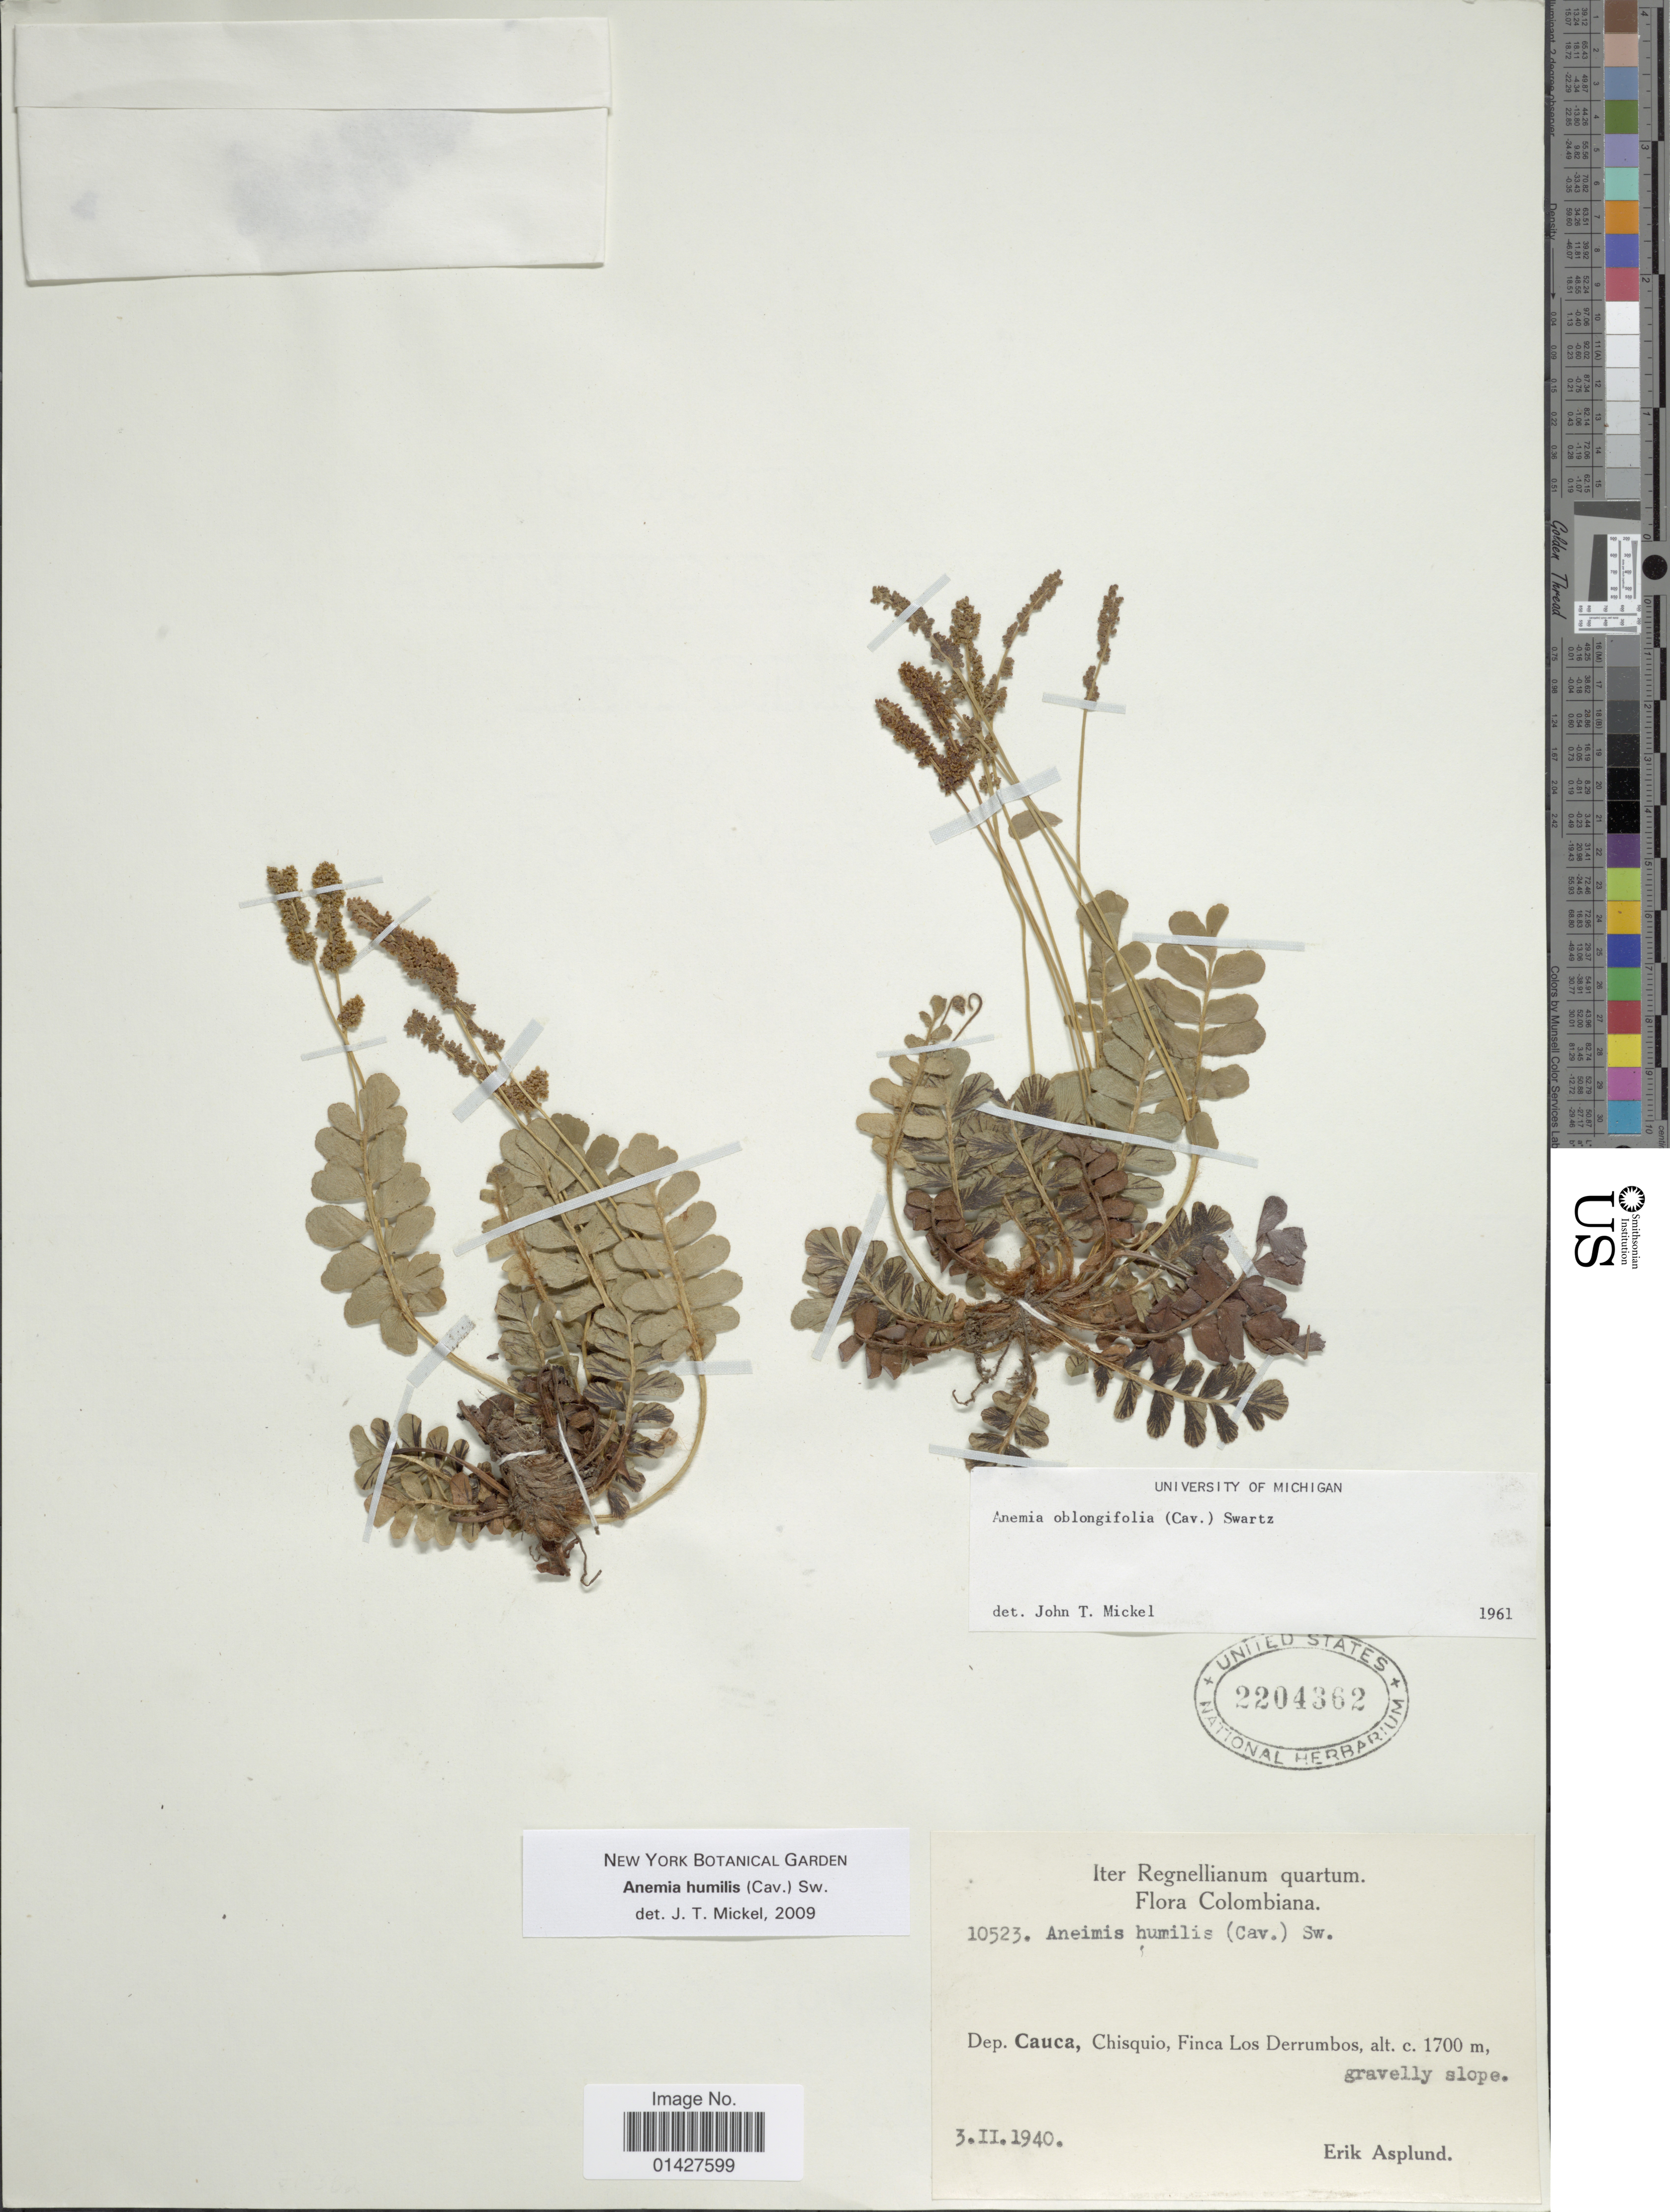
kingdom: Plantae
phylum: Tracheophyta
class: Polypodiopsida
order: Schizaeales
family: Anemiaceae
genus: Anemia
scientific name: Anemia humilis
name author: (Cav.) Sw.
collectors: E. Asplund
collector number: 10523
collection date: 1940-02-03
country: Colombia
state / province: Cauca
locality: Chisquio, Finca Los Derrumbos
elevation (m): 1700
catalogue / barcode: US 2204362